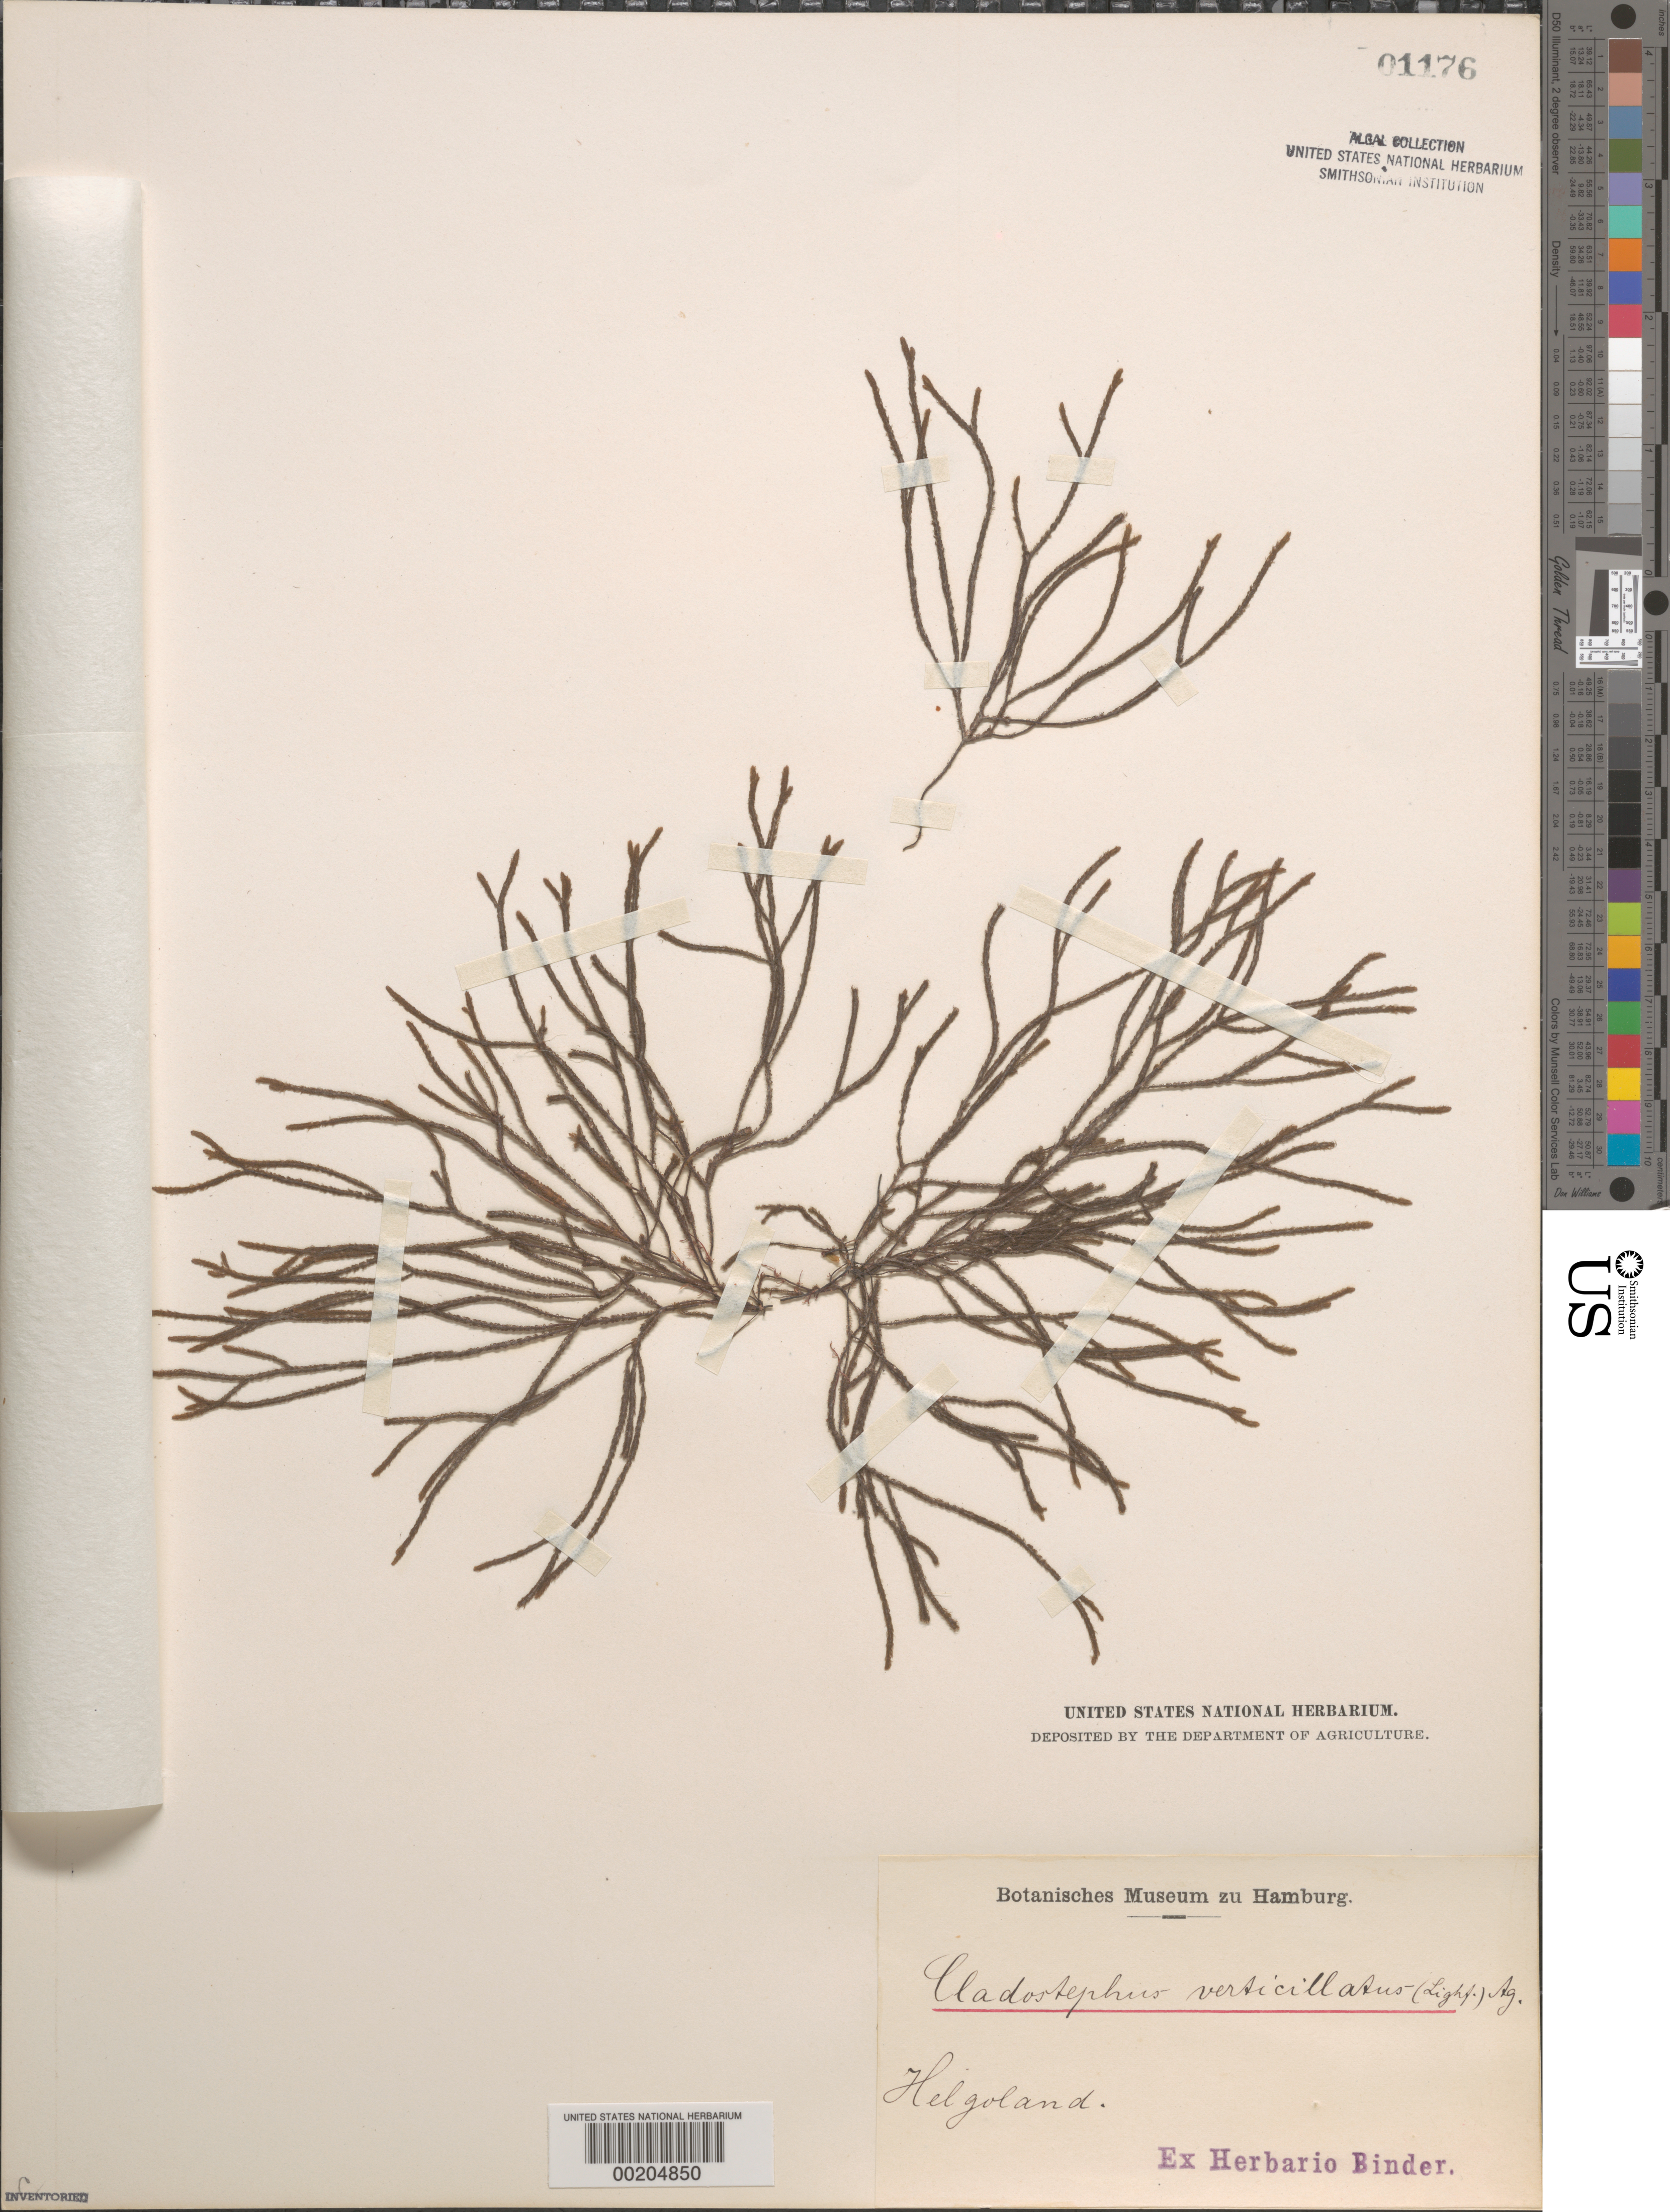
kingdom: Chromista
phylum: Ochrophyta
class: Phaeophyceae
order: Ectocarpales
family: Chordariaceae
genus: Eudesme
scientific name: Eudesme verticillatus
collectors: F. Binder (herbarium)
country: Germany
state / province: Schleswig-Holstein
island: Helgoland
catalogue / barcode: US 1176